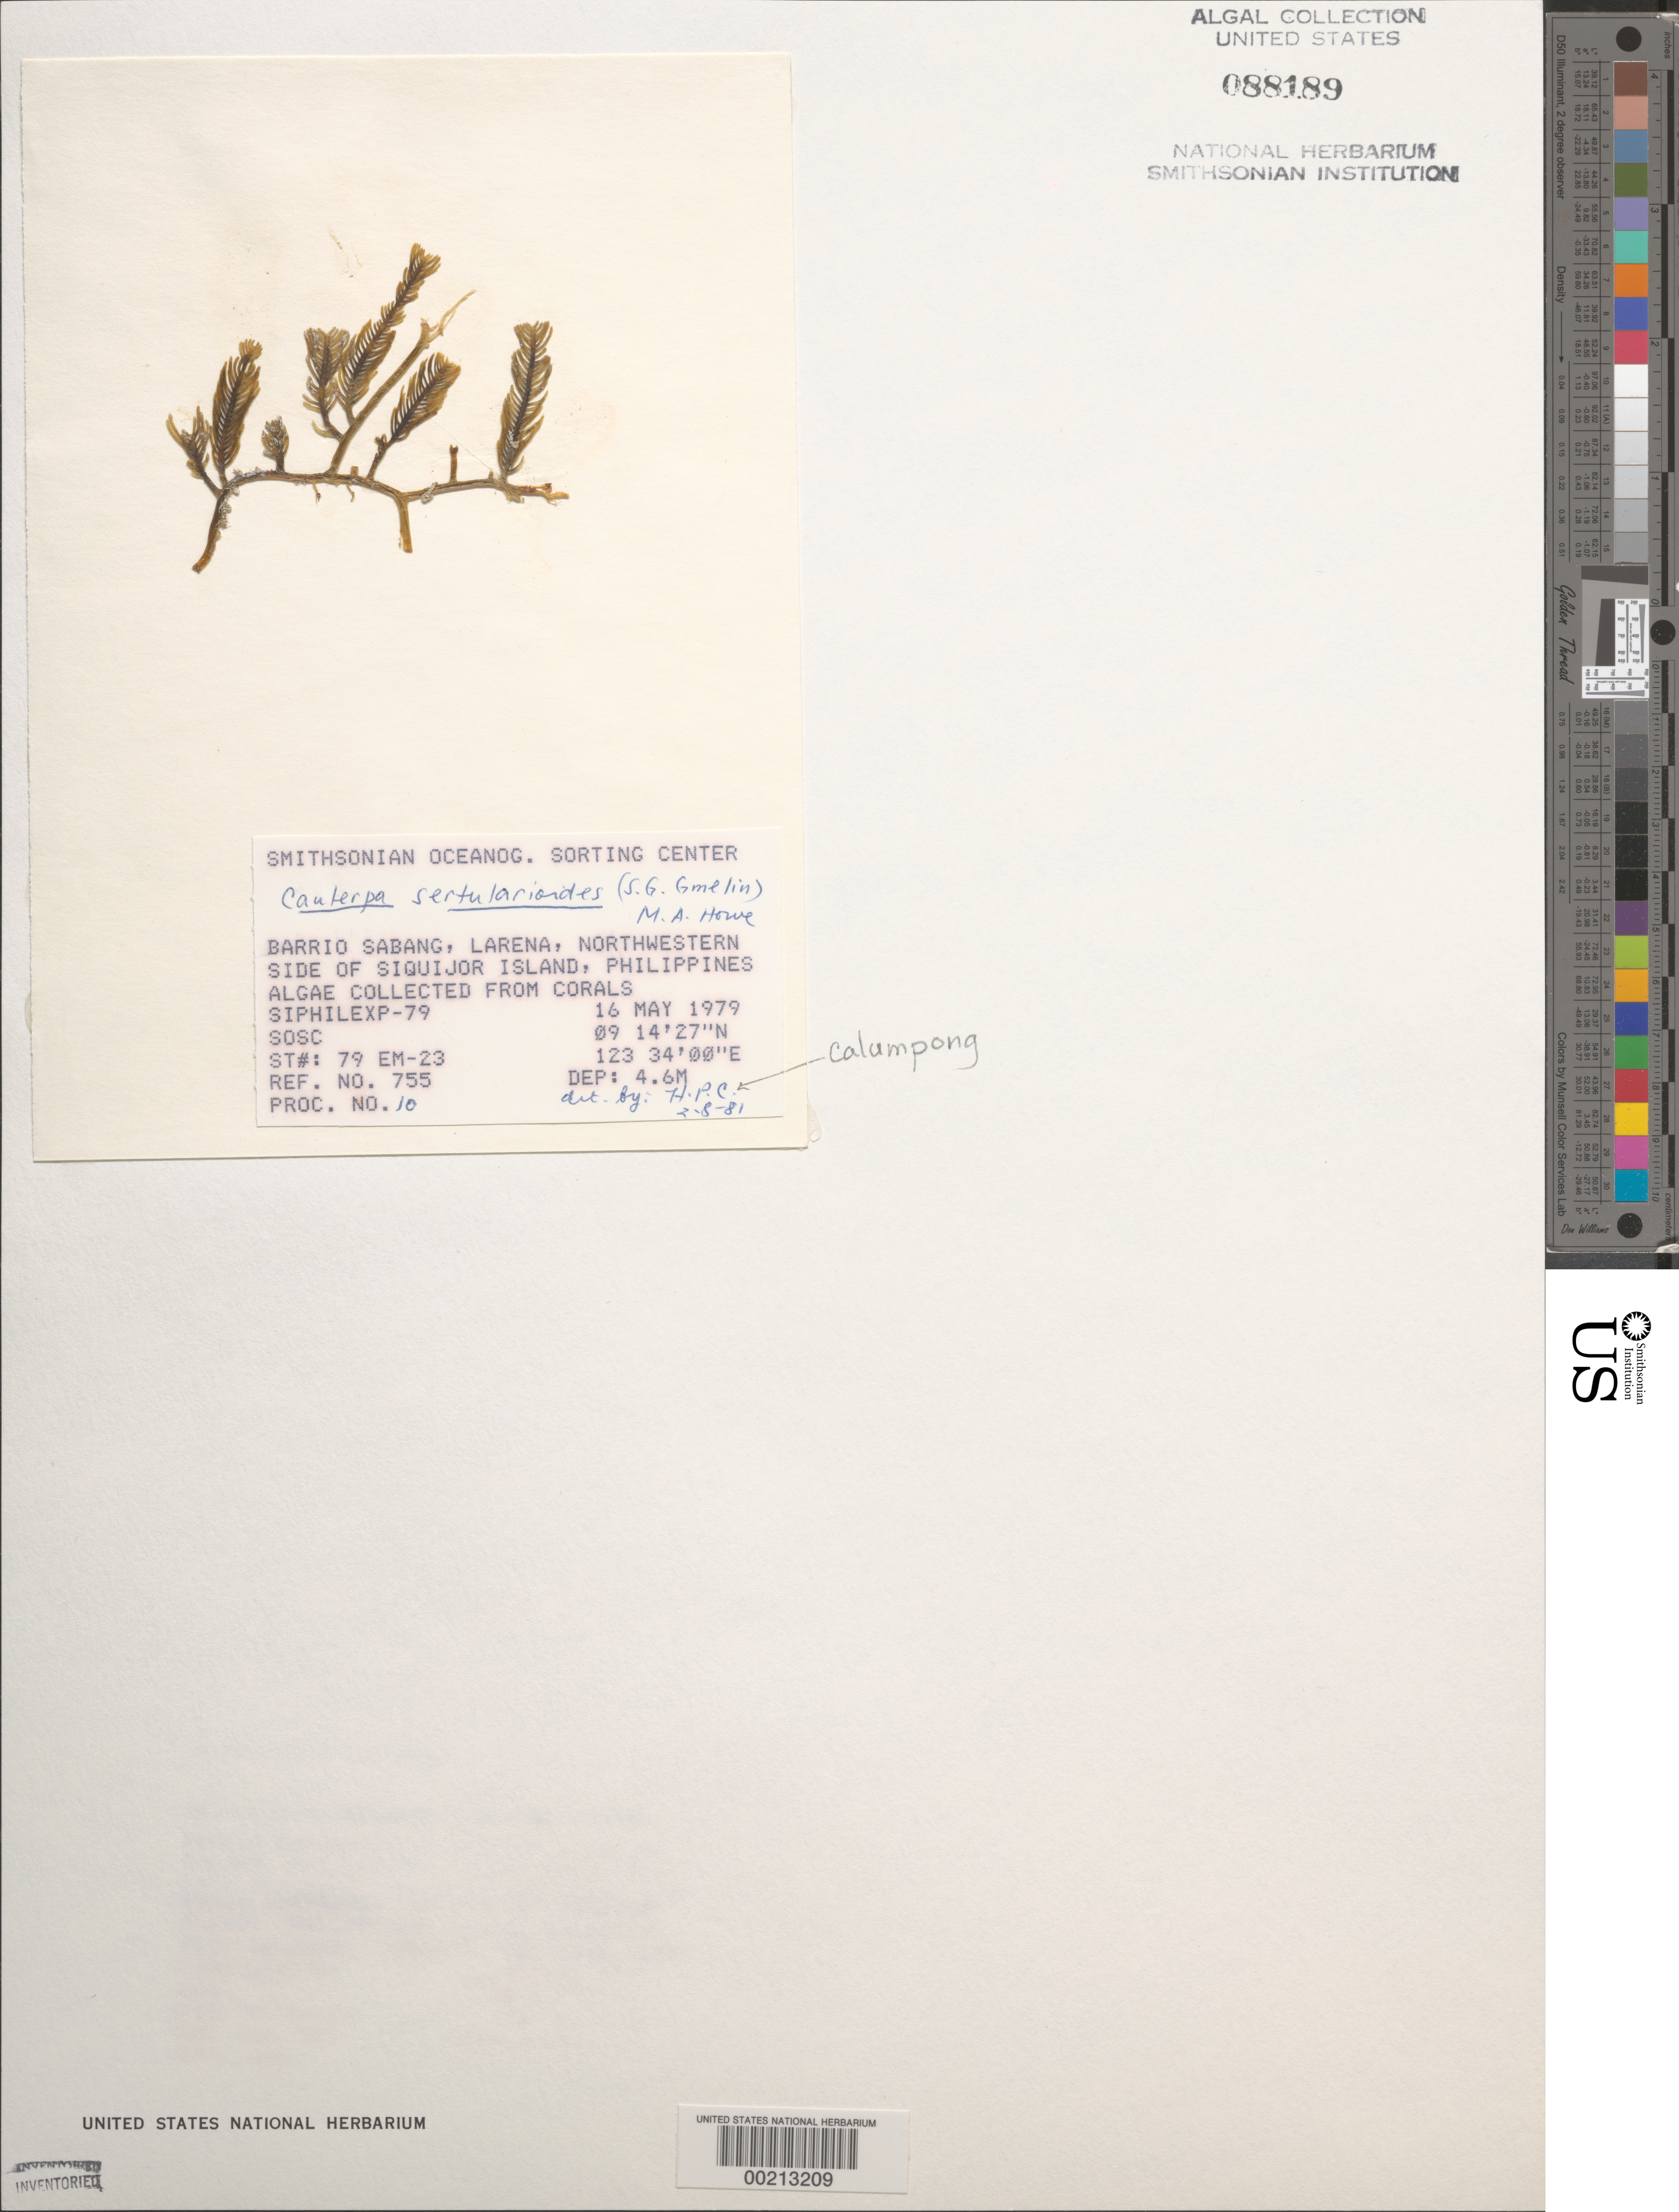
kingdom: Plantae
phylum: Chlorophyta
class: Ulvophyceae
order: Bryopsidales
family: Caulerpaceae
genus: Caulerpa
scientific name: Caulerpa sertularioides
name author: (S.G. Gmel.) M. Howe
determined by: Calumpong, H. P.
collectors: SOSC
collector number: Station 79 Em-23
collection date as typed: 16 May 1979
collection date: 1979-05-16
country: Philippines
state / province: Central Visayas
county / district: Siquijor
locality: Visayan, Siquijor island, larena, barrio sabang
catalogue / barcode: US 88189